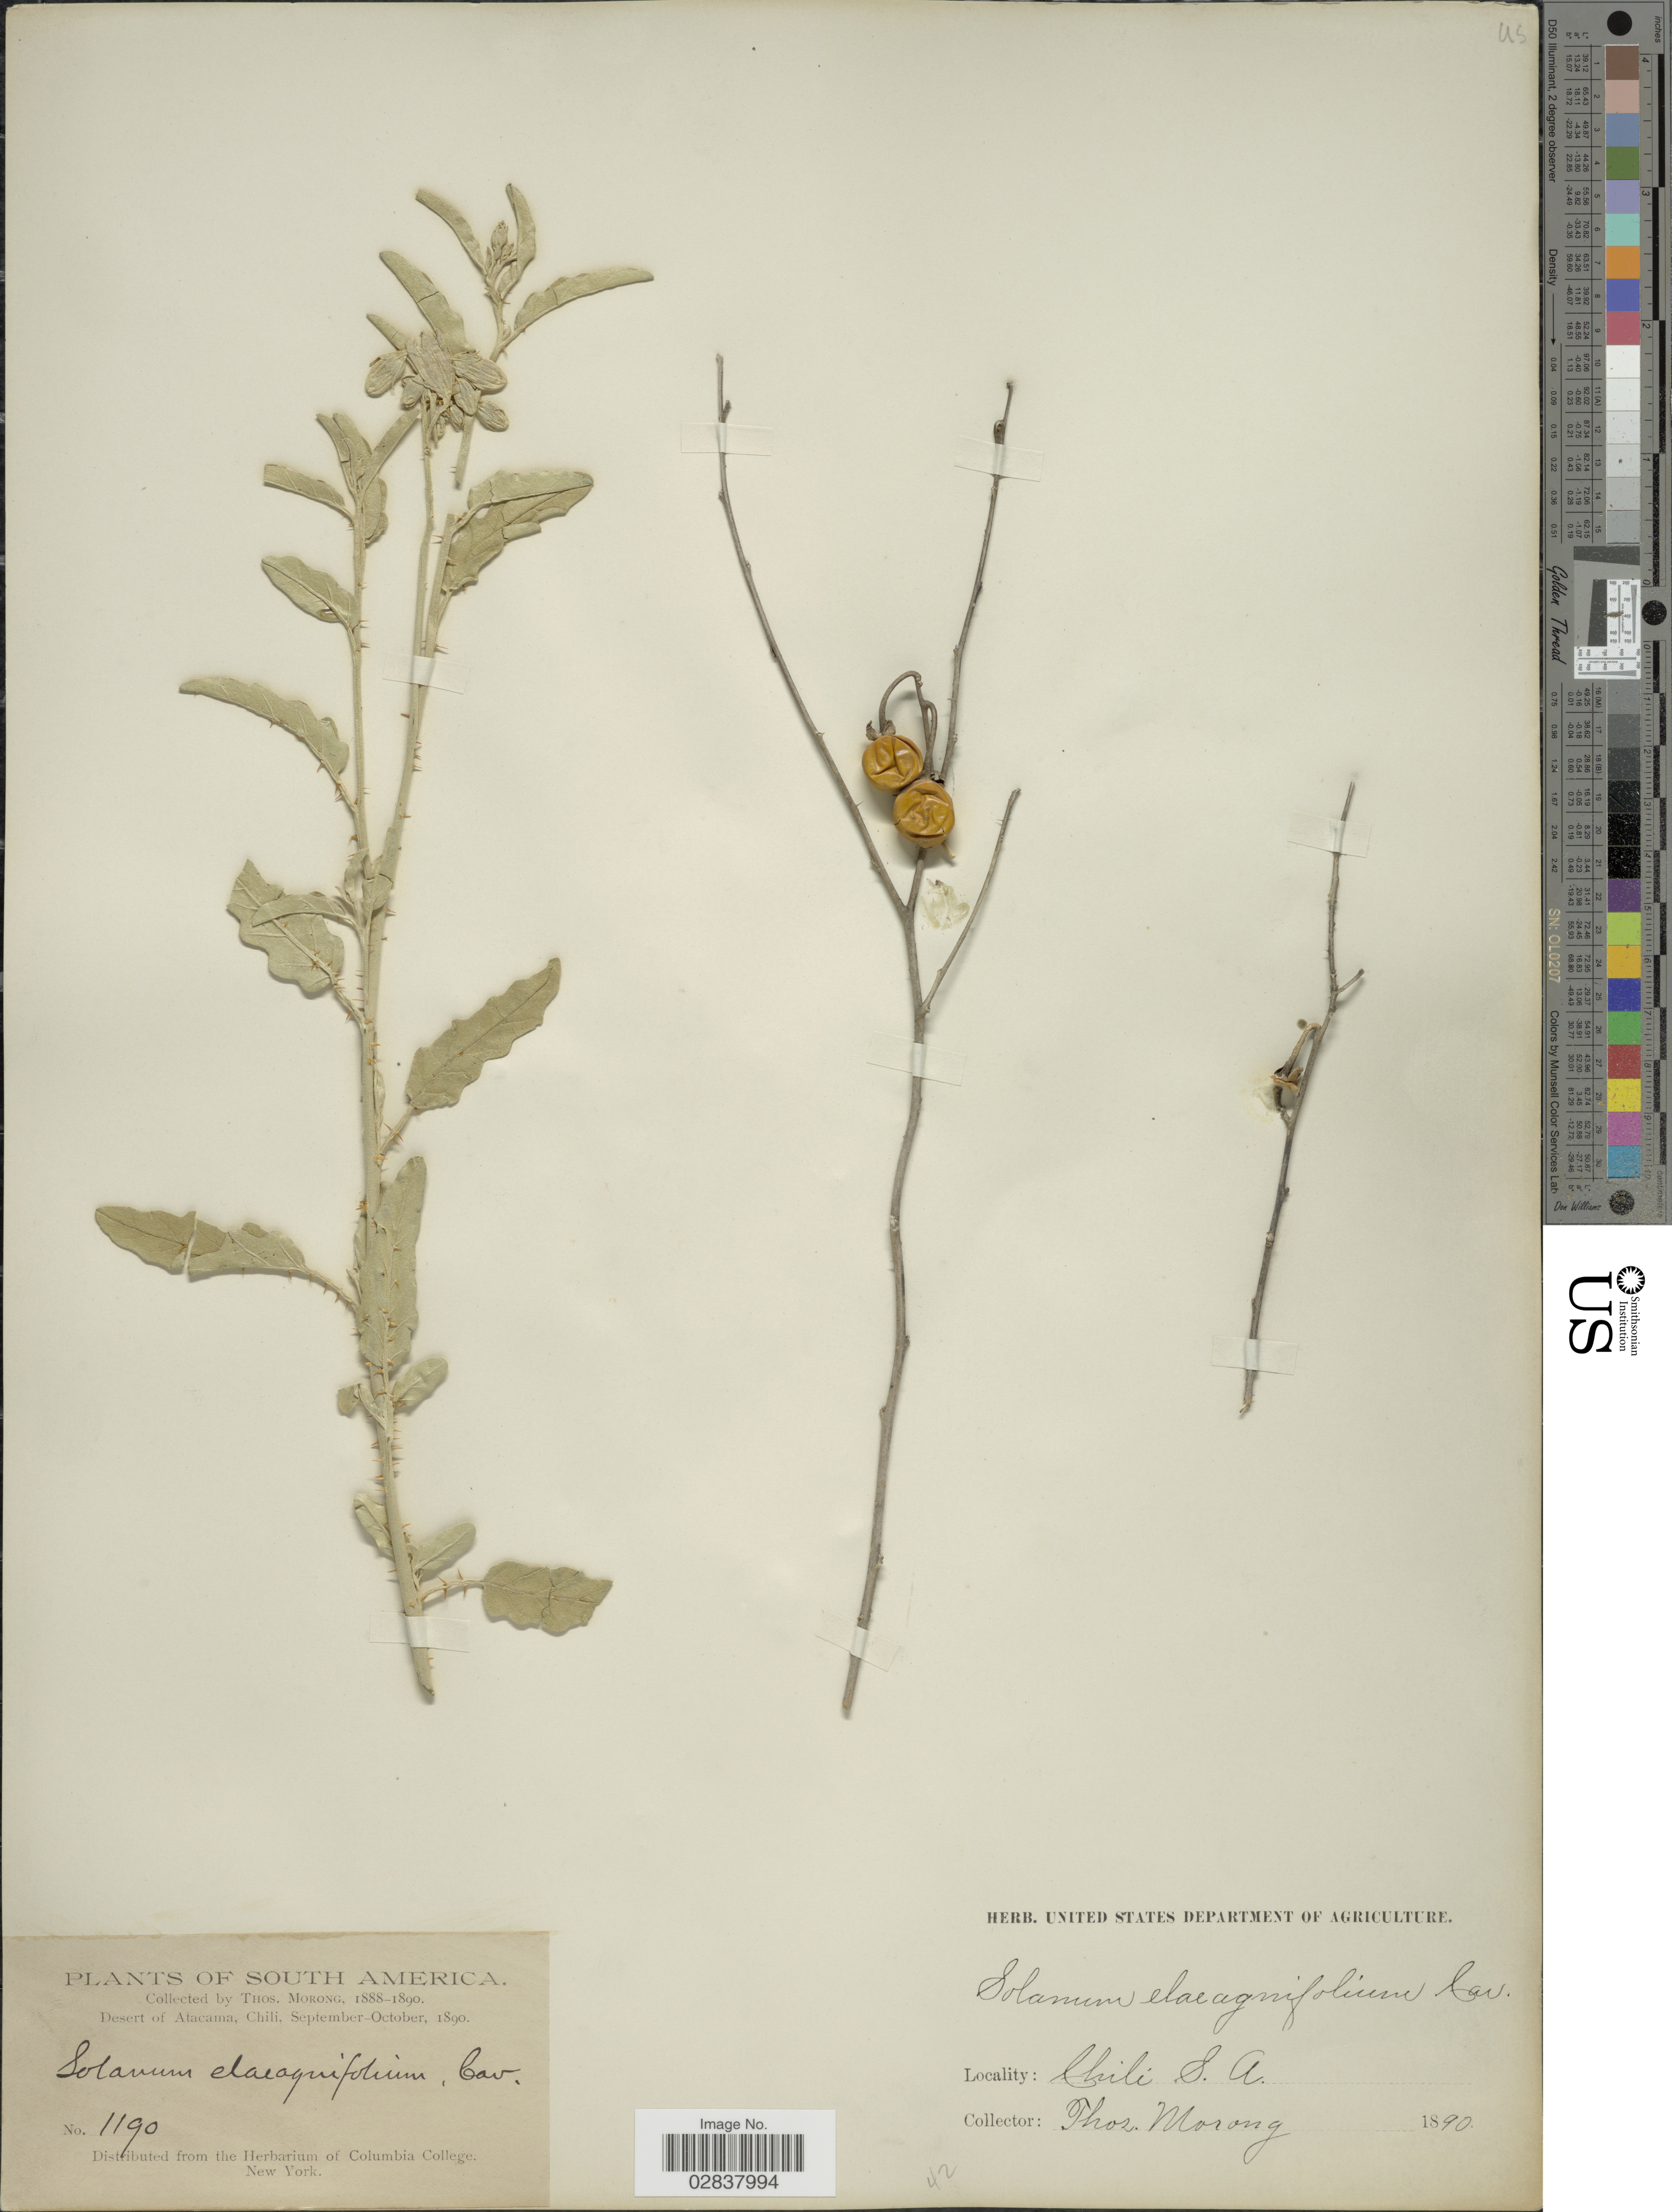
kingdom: Plantae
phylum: Tracheophyta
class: Magnoliopsida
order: Solanales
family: Solanaceae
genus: Solanum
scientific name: Solanum elaeagnifolium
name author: Cav.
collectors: T. Morong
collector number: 1190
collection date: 1888/1890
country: Chile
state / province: Atacama (III)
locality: Desert of Atacama, Chili S.A.